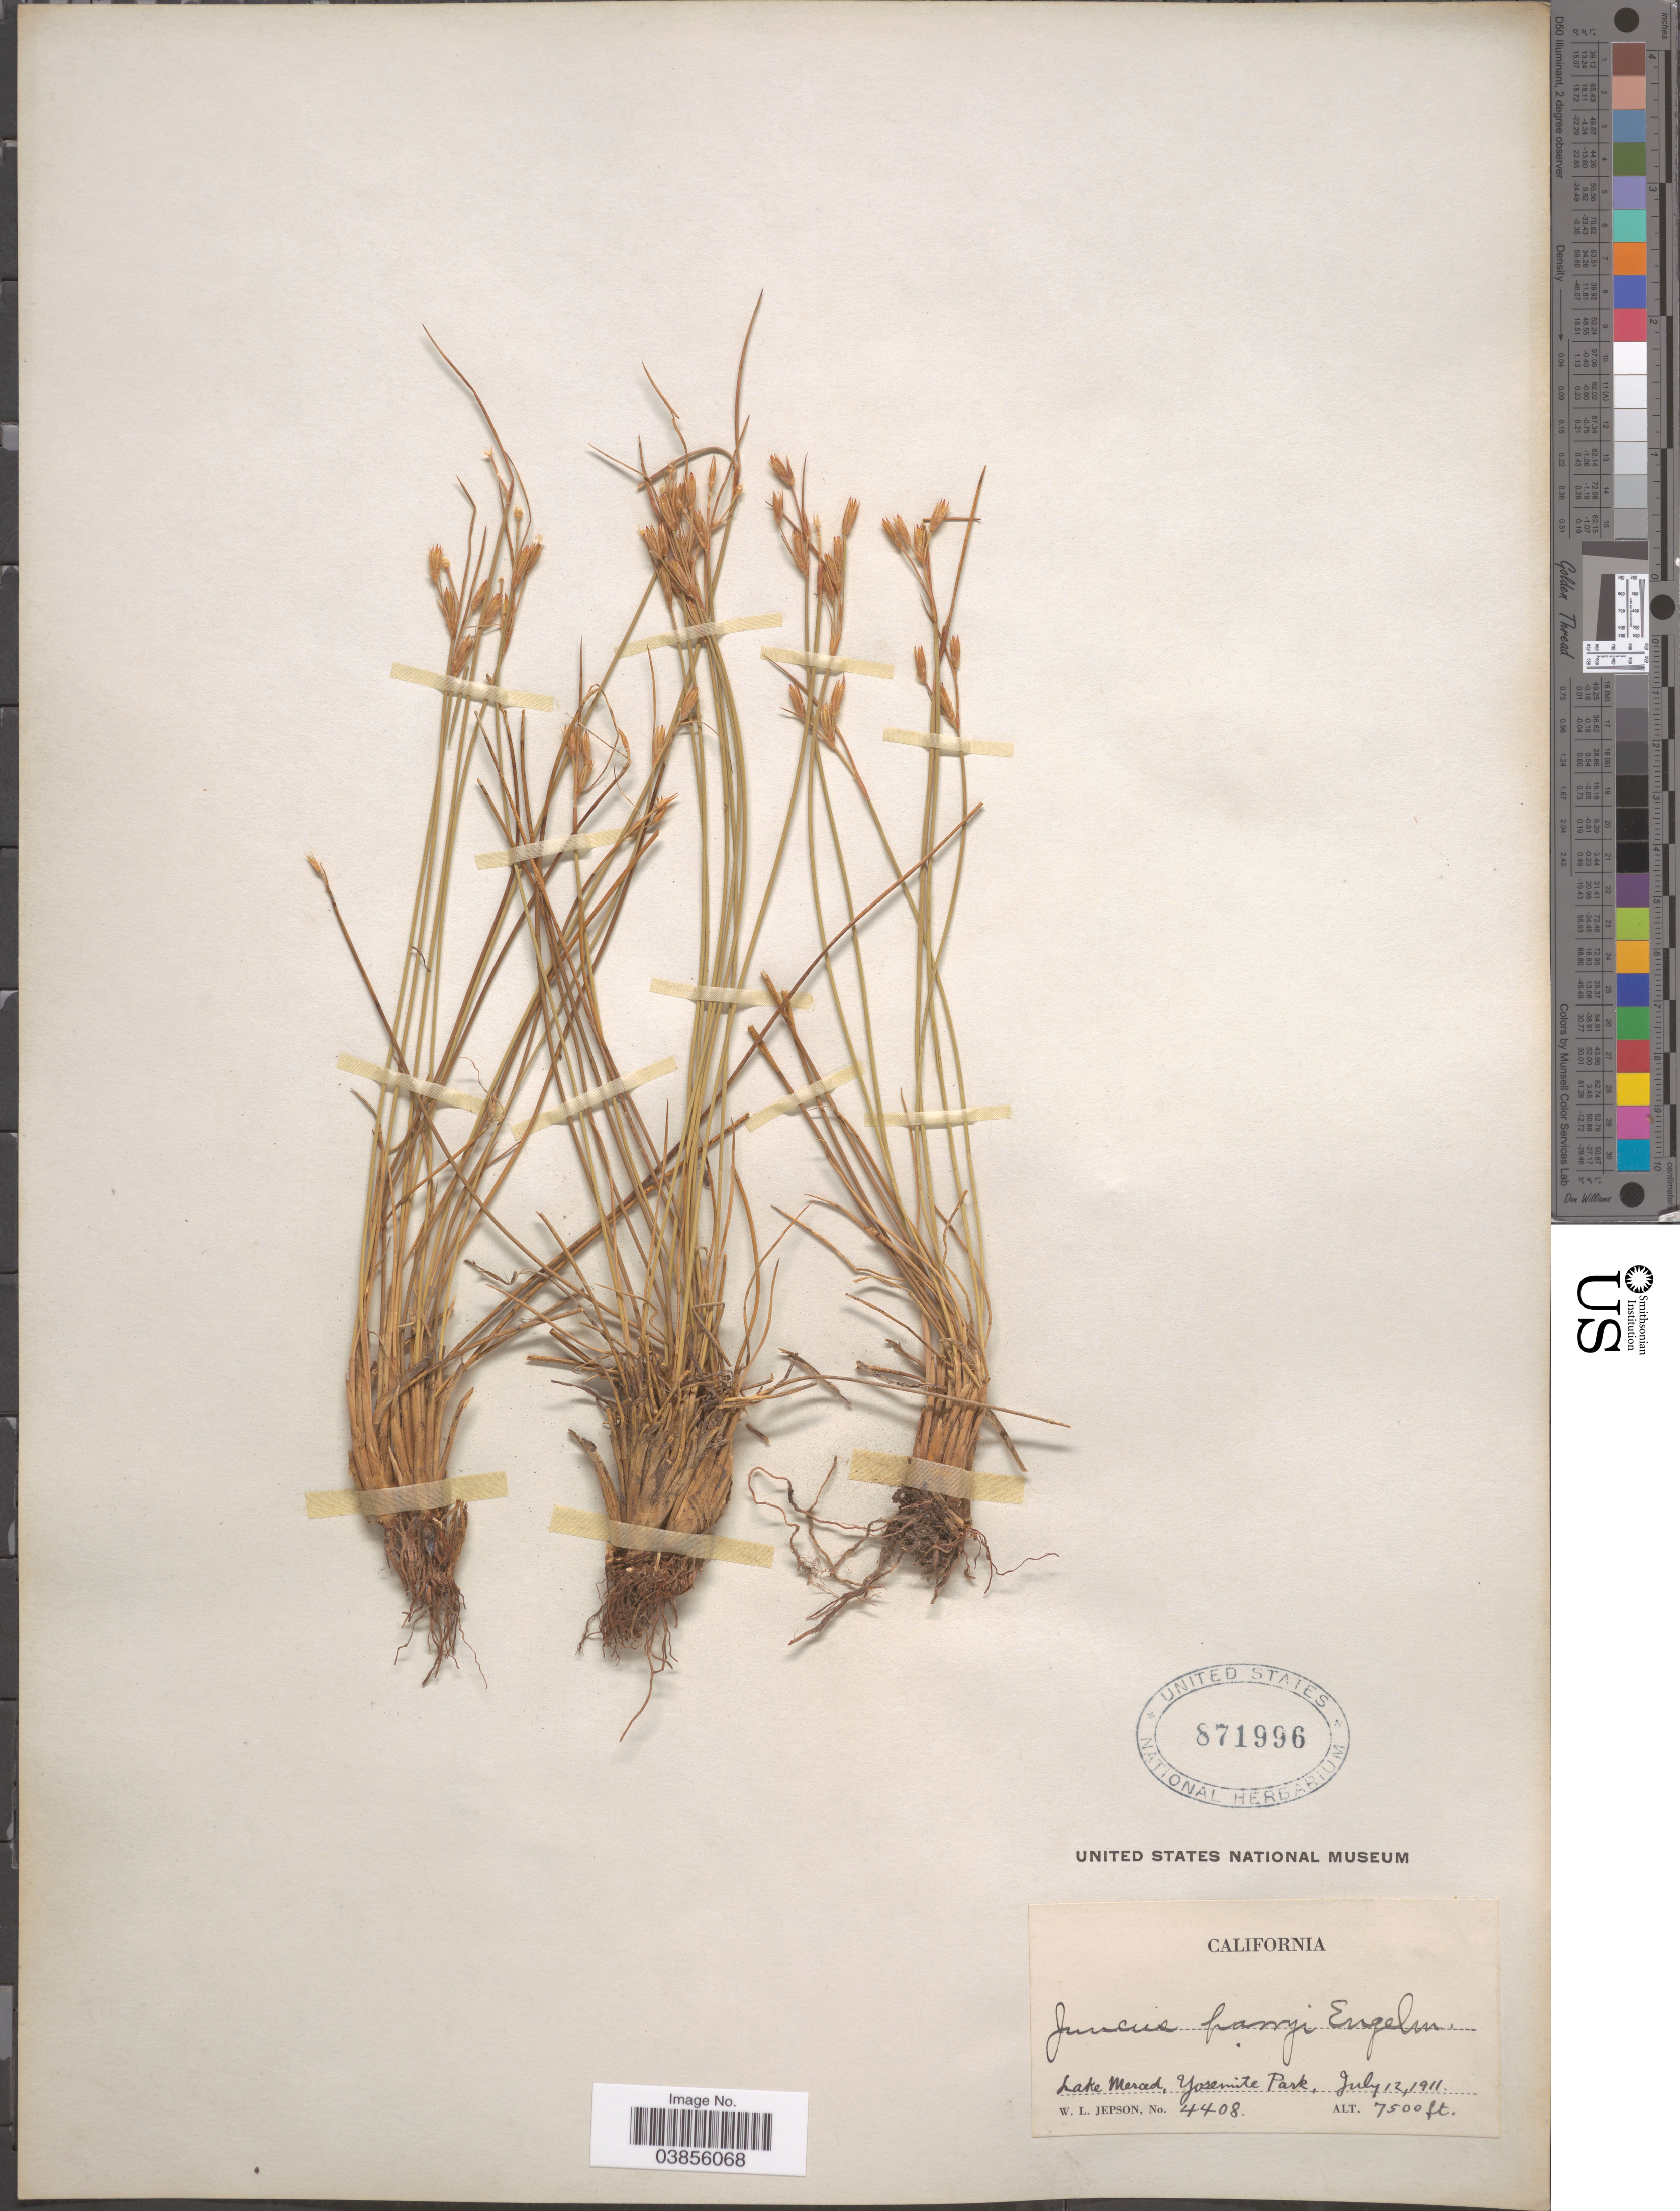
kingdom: Plantae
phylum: Tracheophyta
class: Liliopsida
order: Poales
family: Juncaceae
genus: Juncus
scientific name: Juncus parryi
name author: Engelm.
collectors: W. L. Jepson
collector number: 4408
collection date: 1911-07-12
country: United States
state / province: California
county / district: Mariposa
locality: Lake Merced, Yosemite Park.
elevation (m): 2286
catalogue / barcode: US 871996